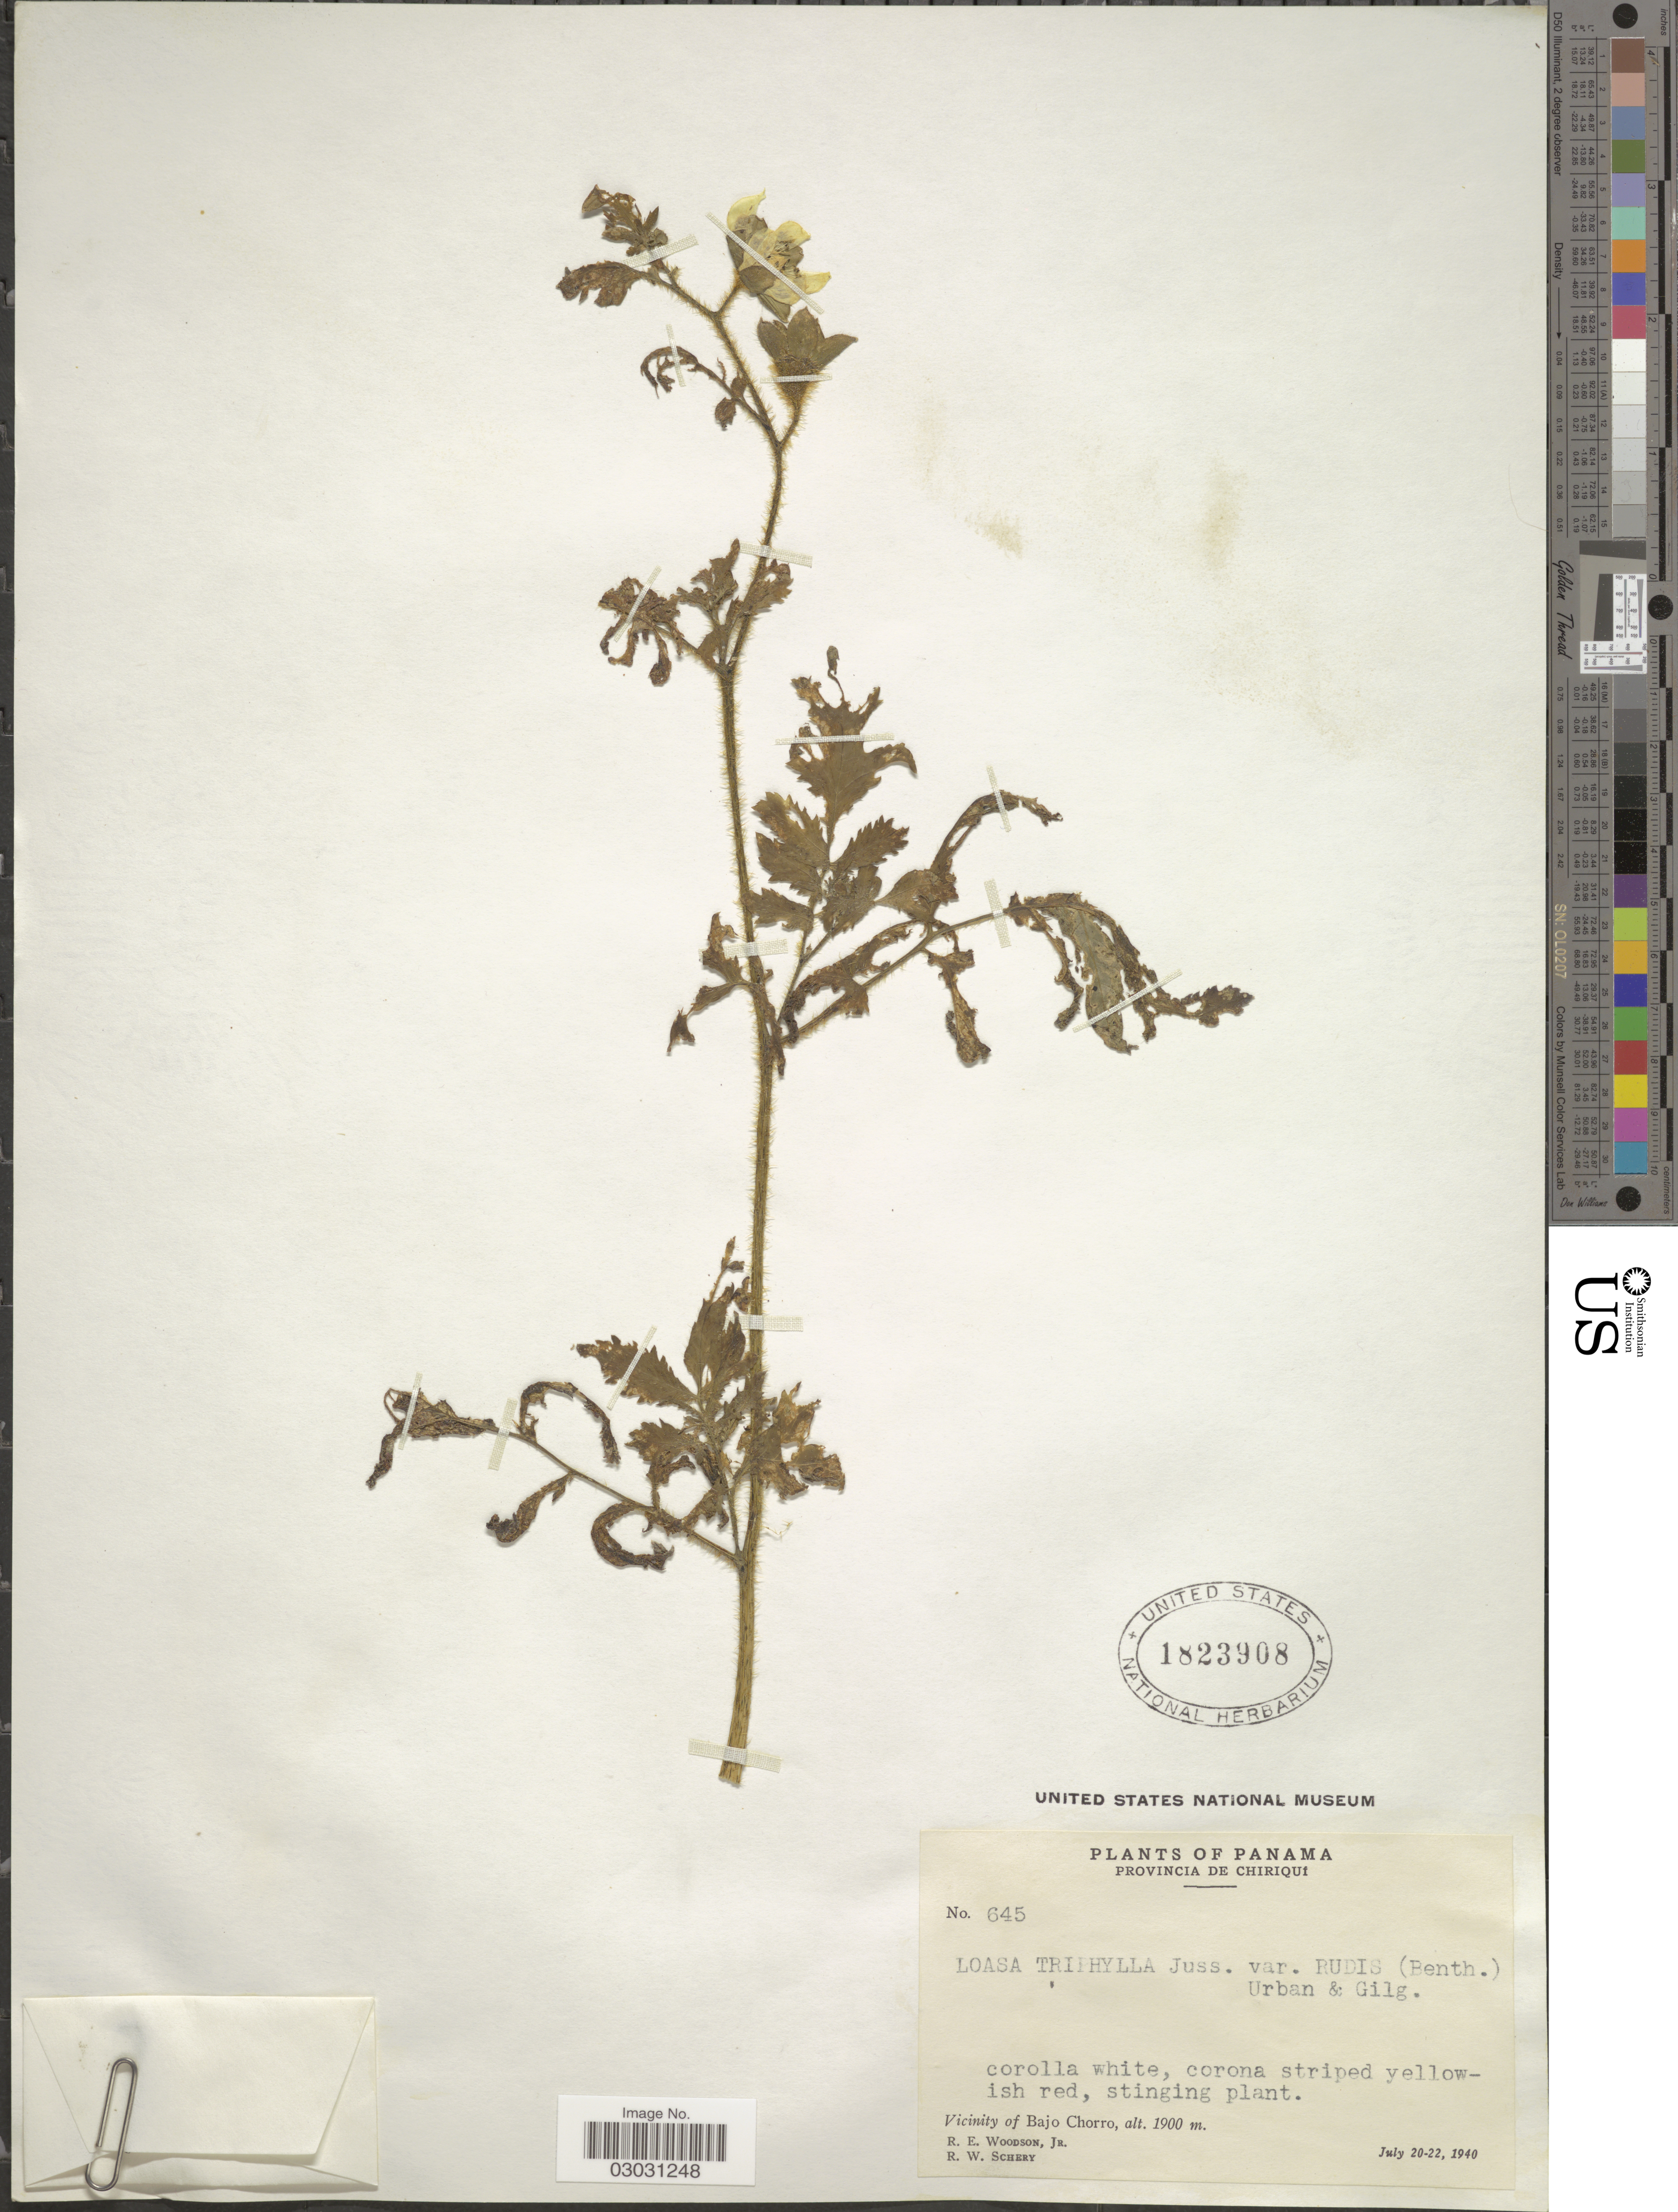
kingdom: Plantae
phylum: Tracheophyta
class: Magnoliopsida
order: Cornales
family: Loasaceae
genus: Nasa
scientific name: Nasa triphylla subsp. rudis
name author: (Benth.) Weigend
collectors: R. E. Woodson & R. W. Schery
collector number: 645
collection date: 1940-07-20/1940-07-22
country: Panama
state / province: Chiriqui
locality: Vicinity of Bajo Chorro.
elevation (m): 1900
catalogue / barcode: US 1823908